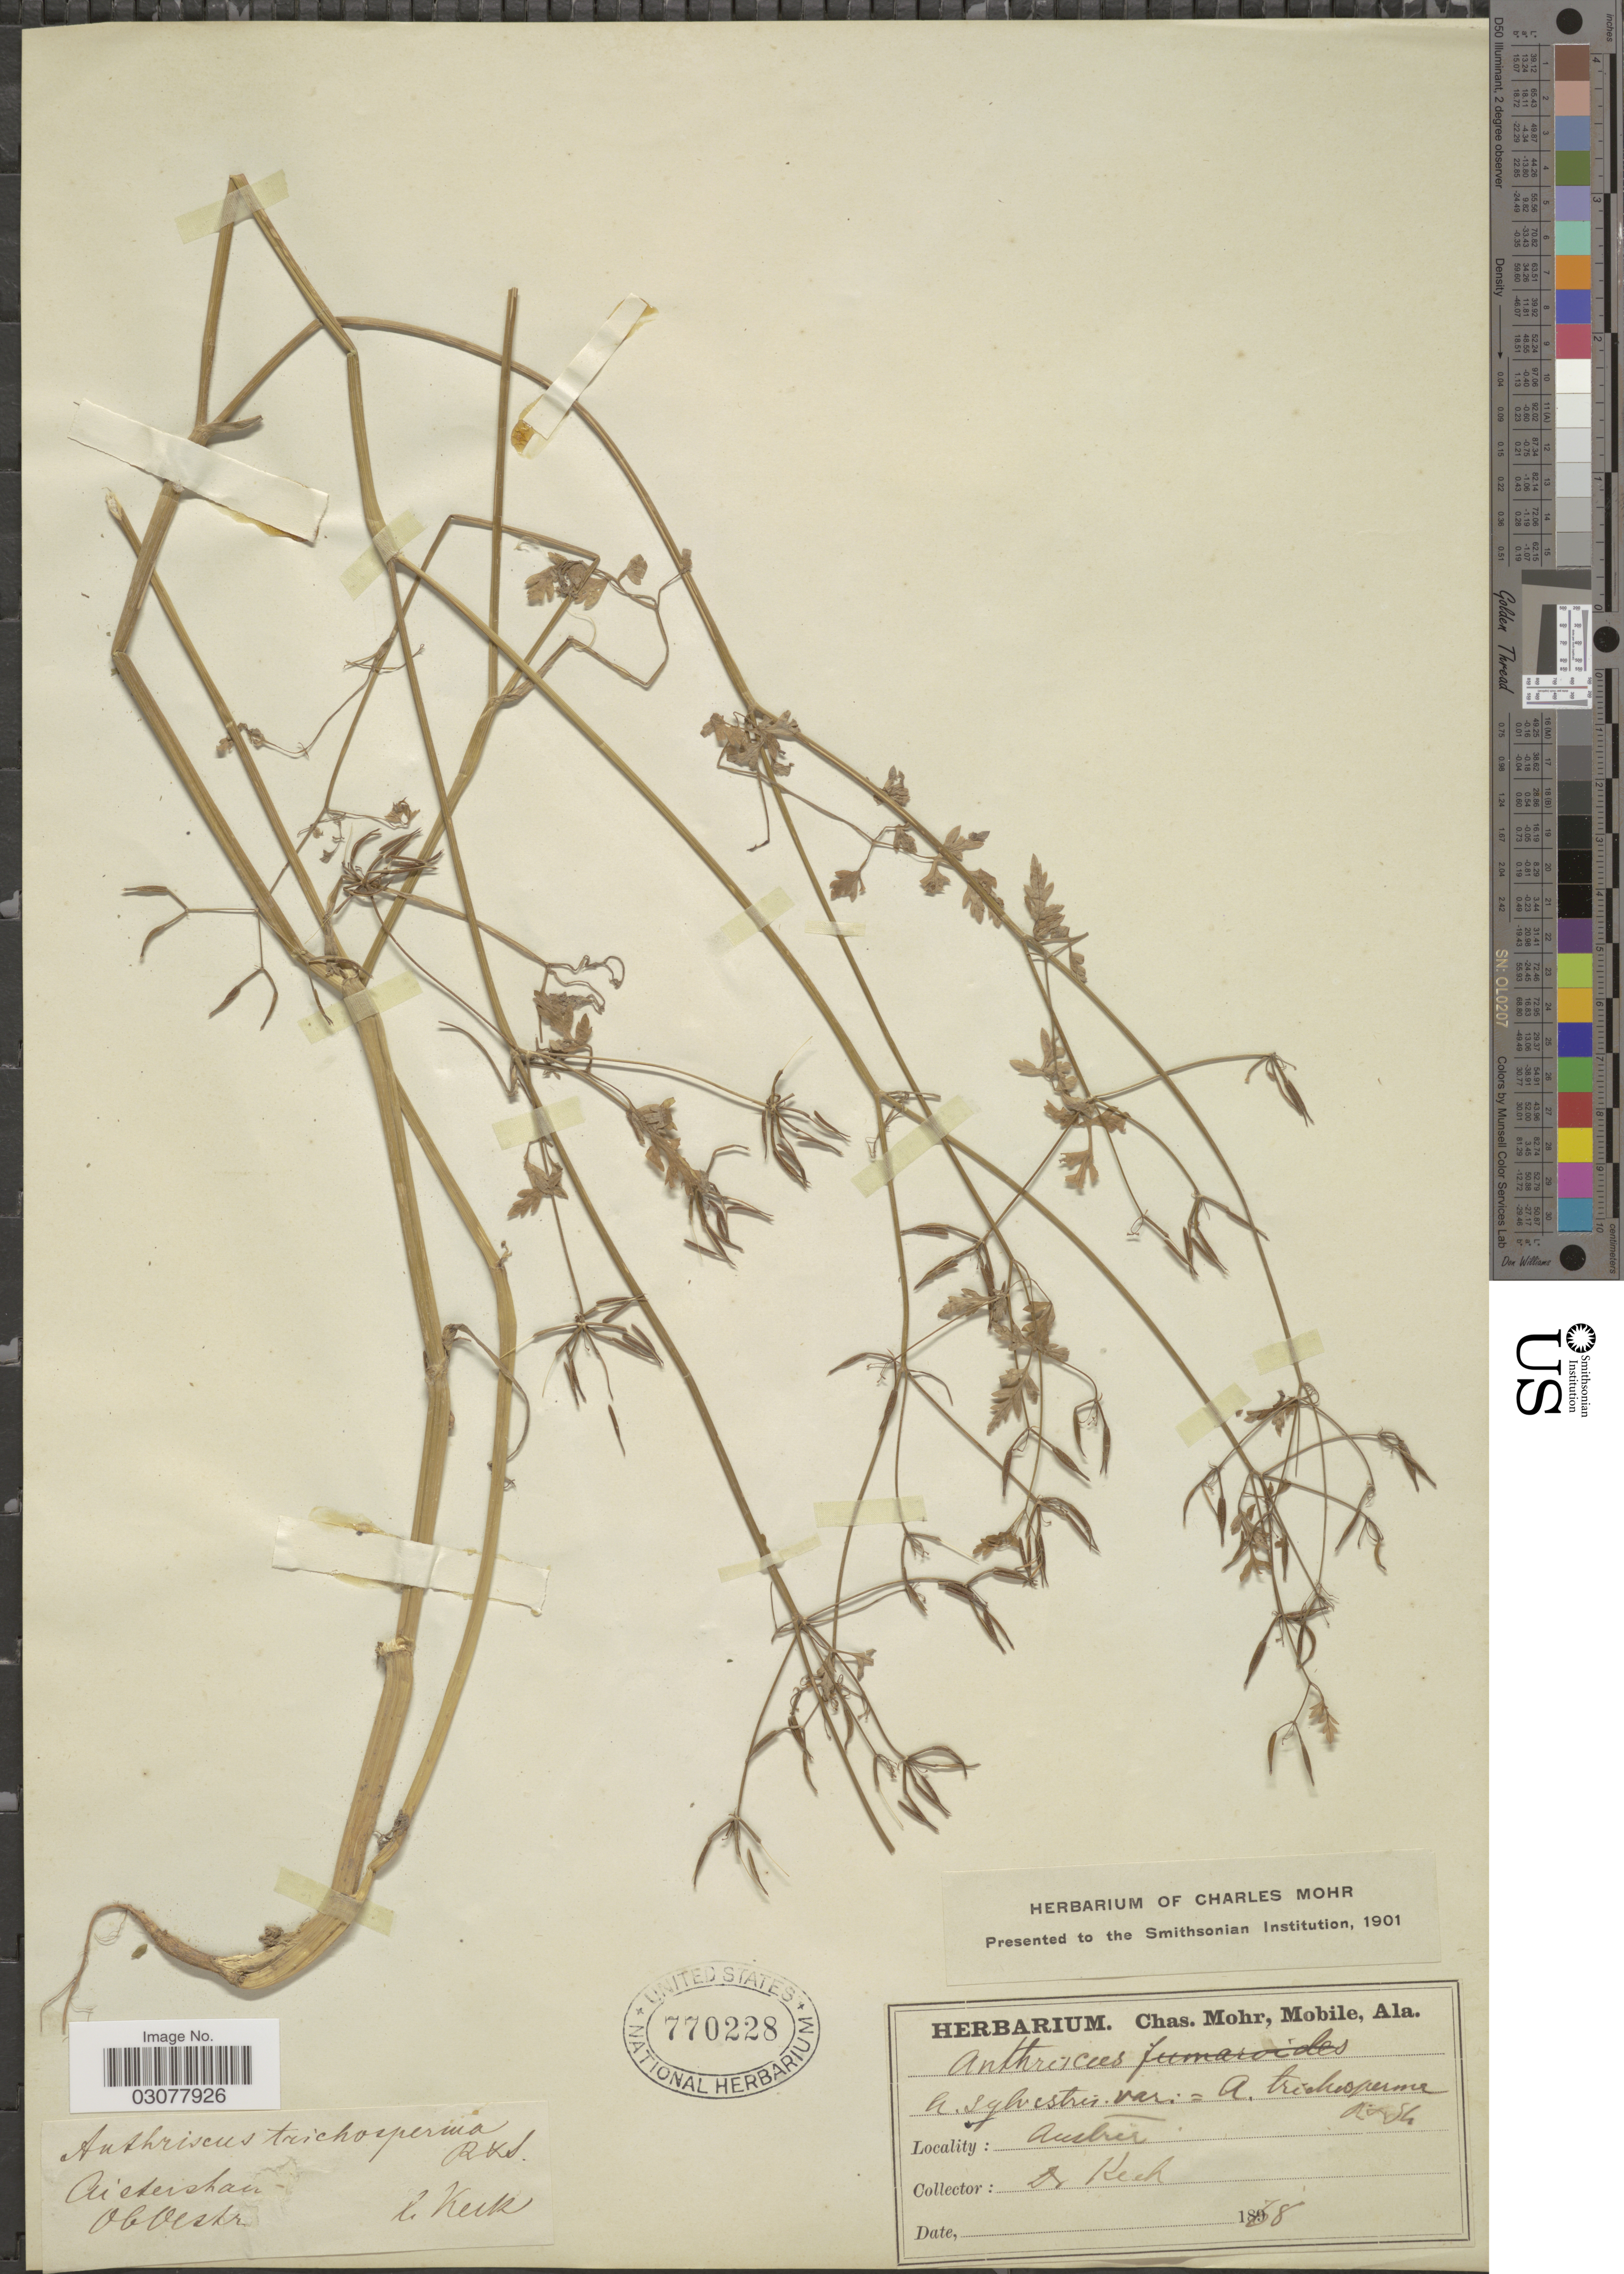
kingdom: Plantae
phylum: Tracheophyta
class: Magnoliopsida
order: Apiales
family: Apiaceae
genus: Anthriscus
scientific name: Anthriscus cerefolium var. trichocarpus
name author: Neilr.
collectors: -- Keck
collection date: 1878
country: Austria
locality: Aistershaim, Oboestr [interpreted], Amber [interpreted].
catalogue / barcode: US 770228